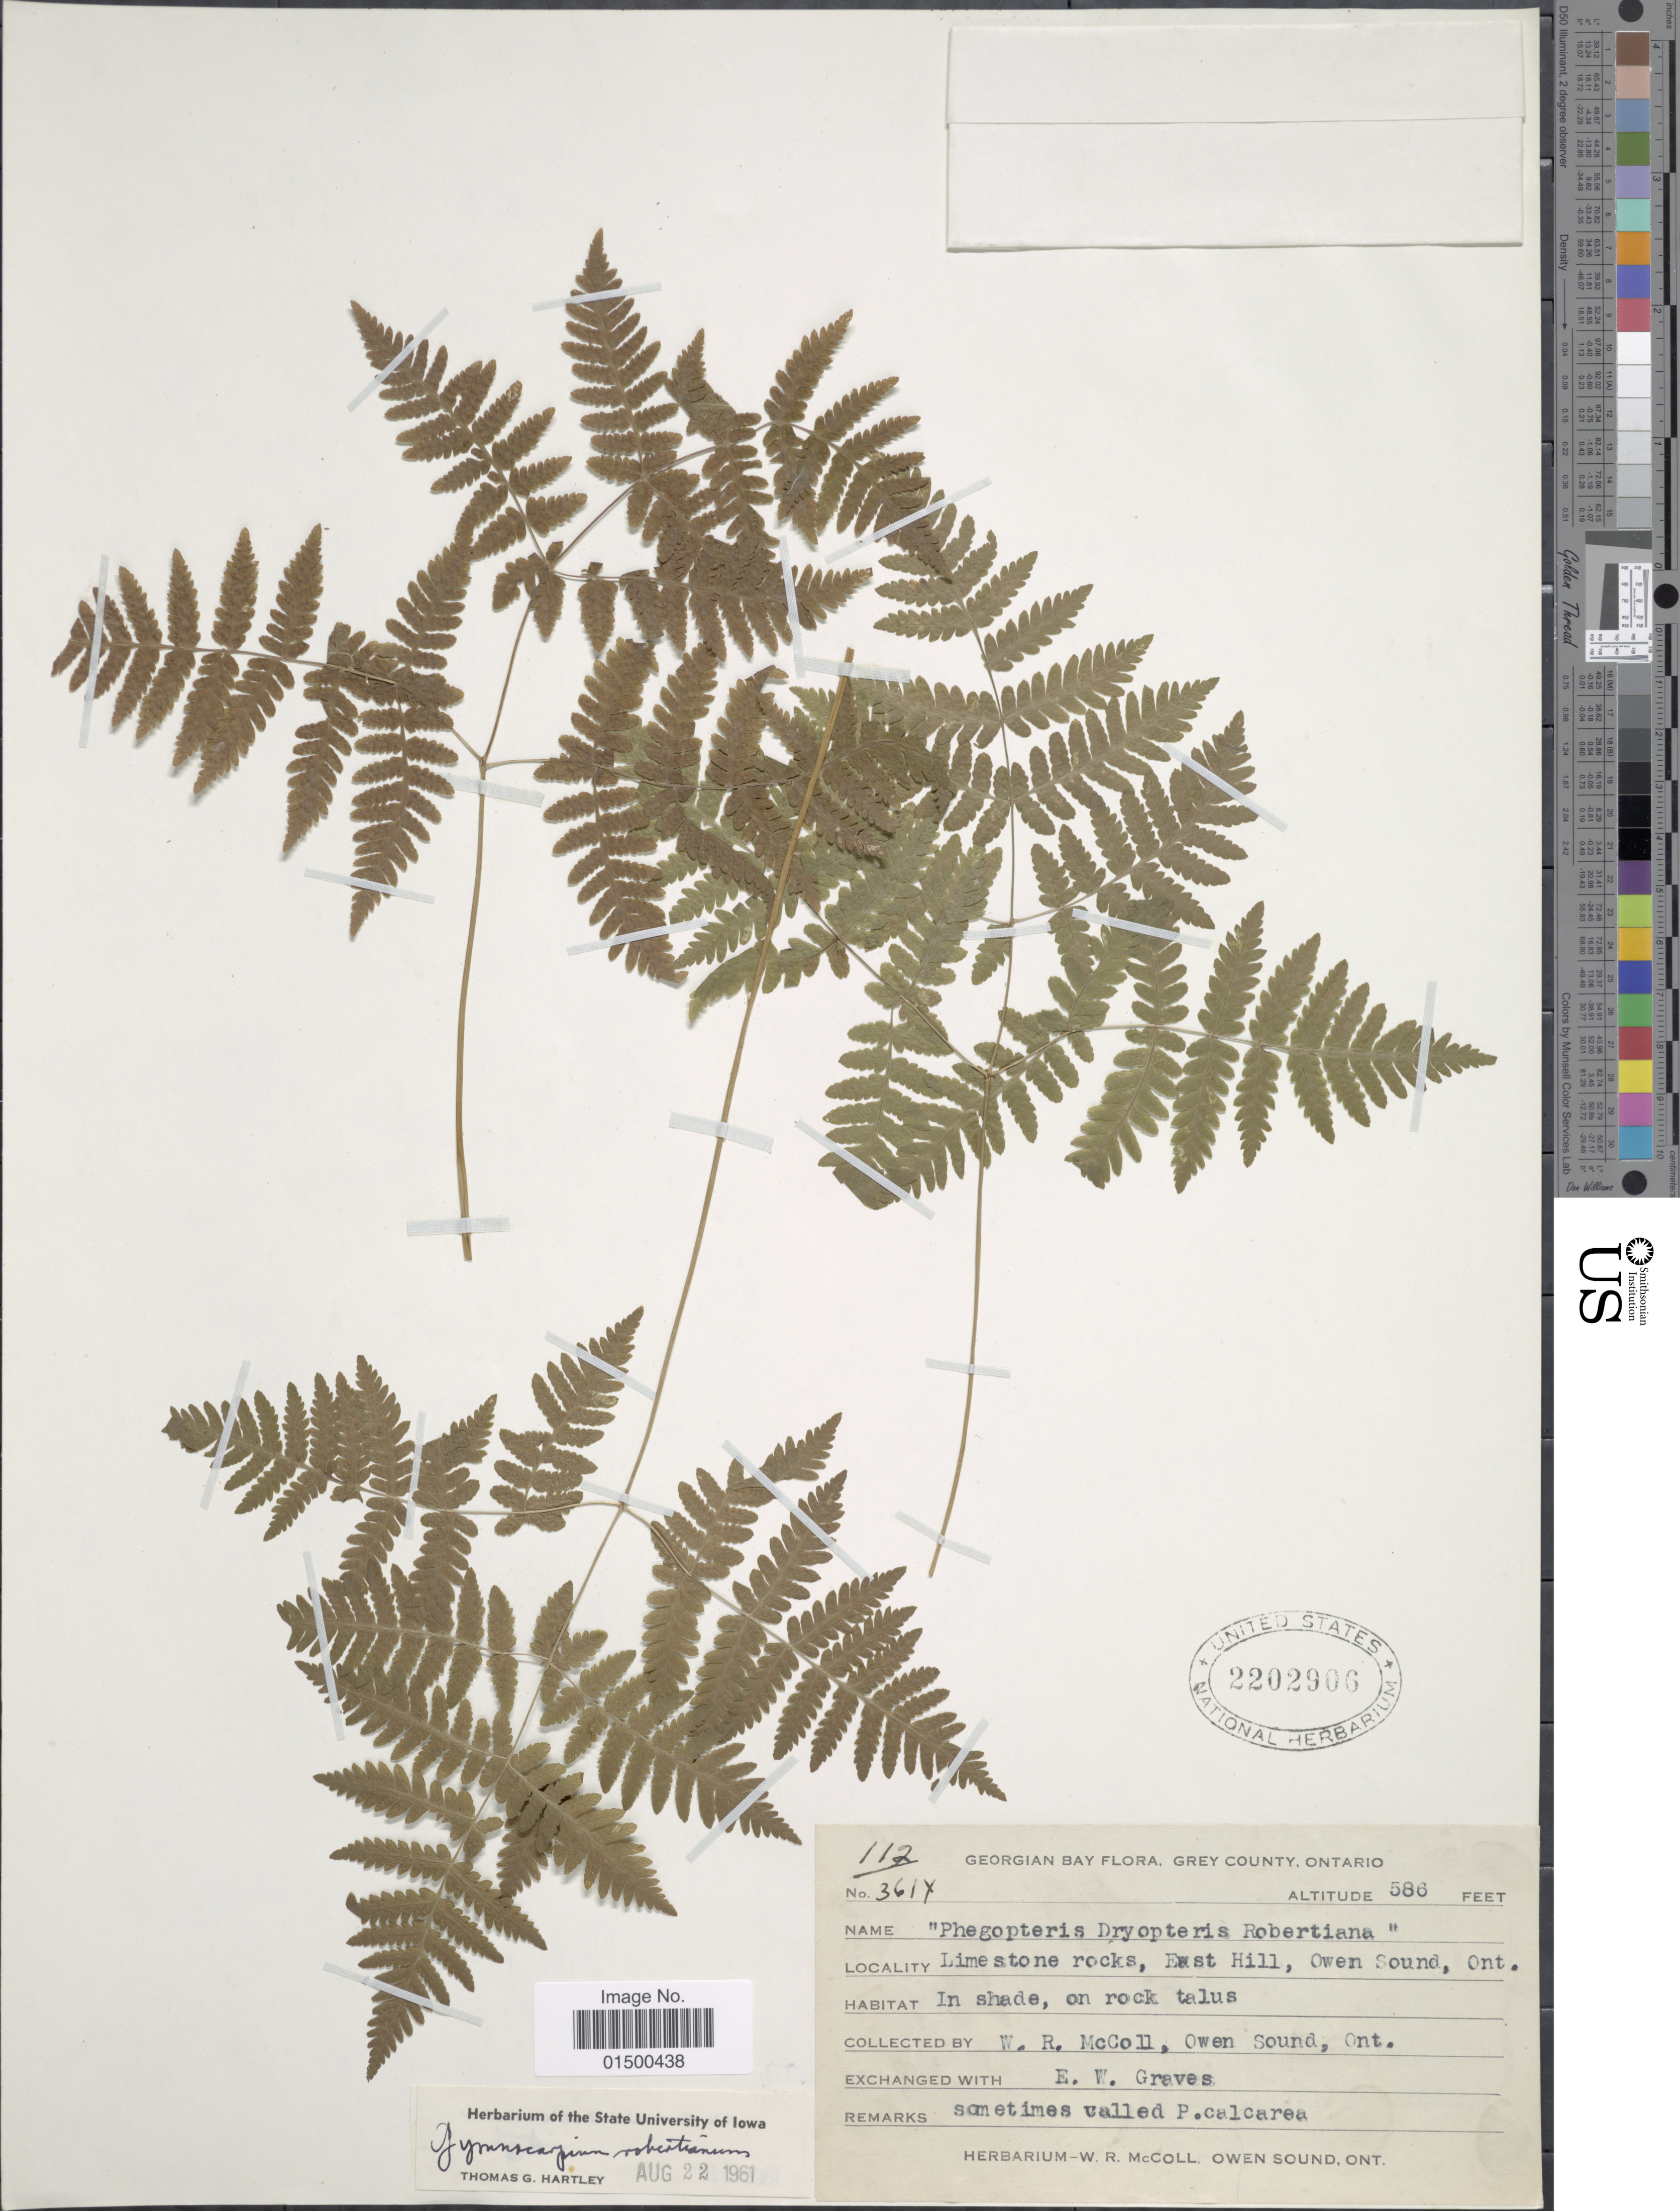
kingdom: Plantae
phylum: Tracheophyta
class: Polypodiopsida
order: Polypodiales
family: Cystopteridaceae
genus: Gymnocarpium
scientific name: Gymnocarpium robertianum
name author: (Hoffm.) Newman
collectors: W. McColl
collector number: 112/361y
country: Canada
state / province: Ontario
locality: Georgian Bay, Grey County, Limestone rocks, East Hill, Owen Sound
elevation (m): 179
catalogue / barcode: US 2202906